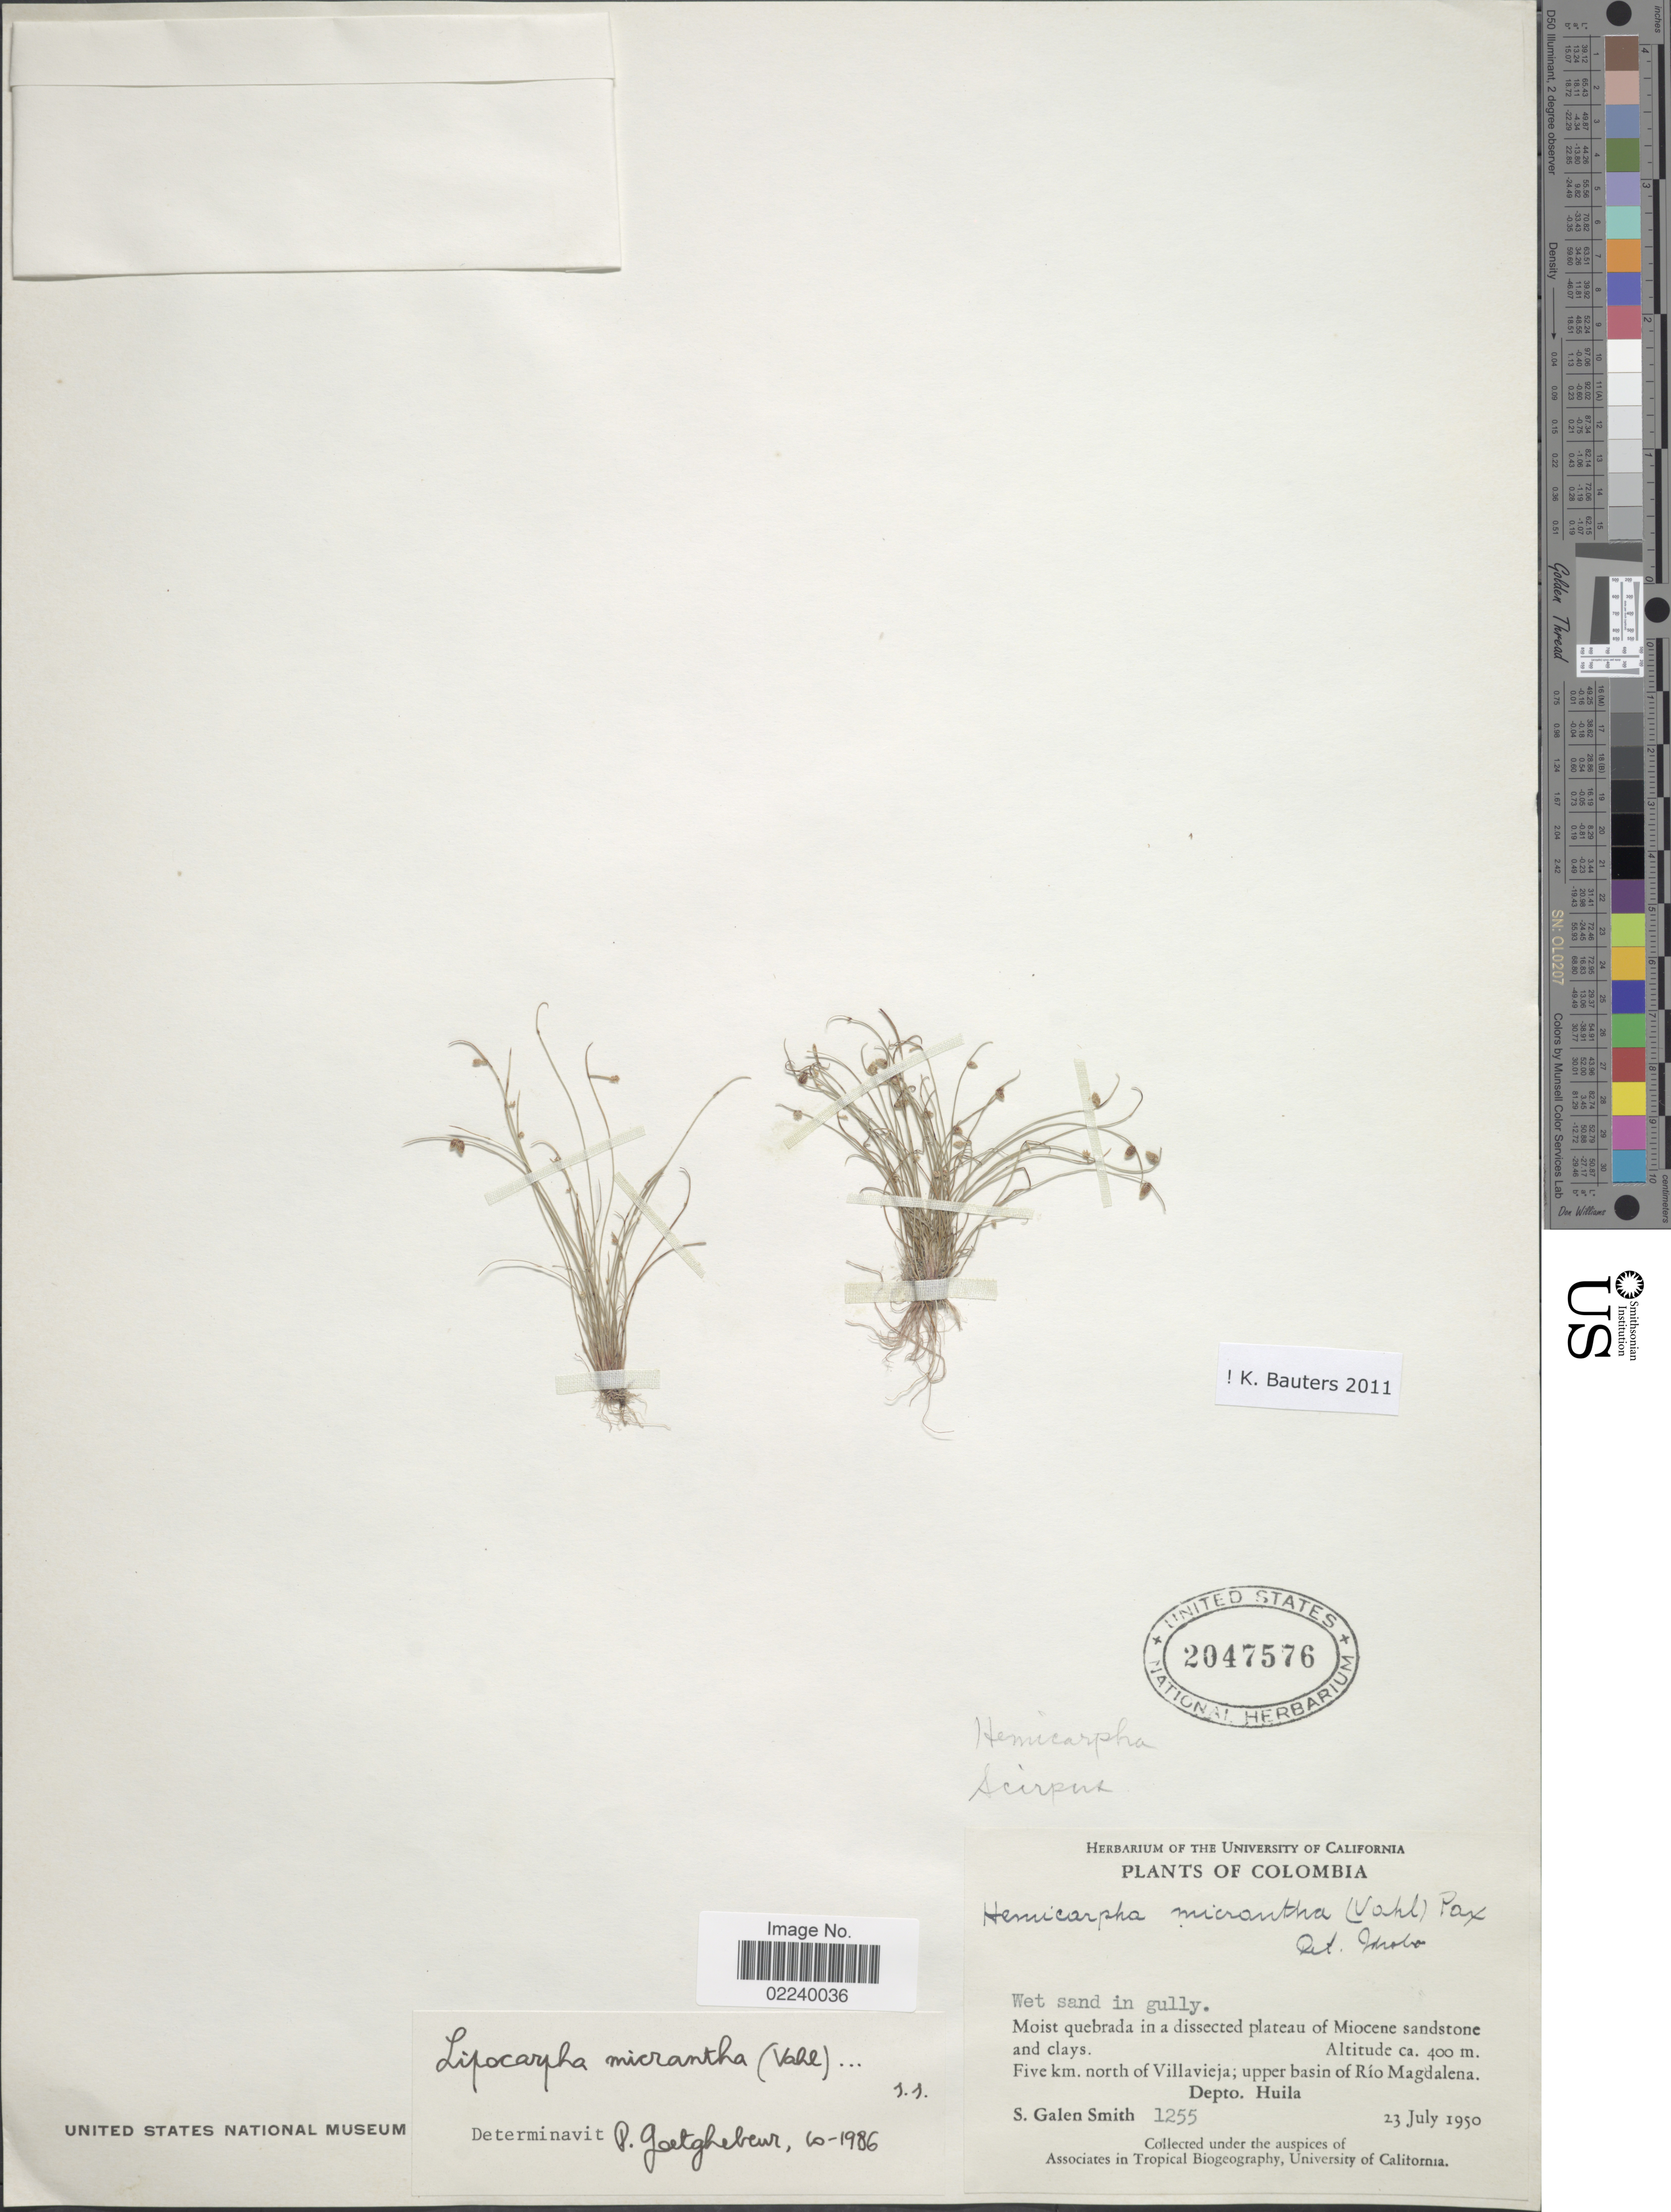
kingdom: Plantae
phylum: Tracheophyta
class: Liliopsida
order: Poales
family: Cyperaceae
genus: Cyperus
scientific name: Cyperus subsquarrosus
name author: (Muhl.) Bauters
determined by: Strong, M. T., (US), Smithsonian Institution - National Museum of Natural History (UNITED STATES)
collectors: S. G. Smith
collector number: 1255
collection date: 1950-07-23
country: Colombia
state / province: Huila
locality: Moist quebrada in a dissected plateau of Miocene sandstone and clays, five km. north of Villavieja; upper basin of Rio Magdalena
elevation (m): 400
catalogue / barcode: US 2047576